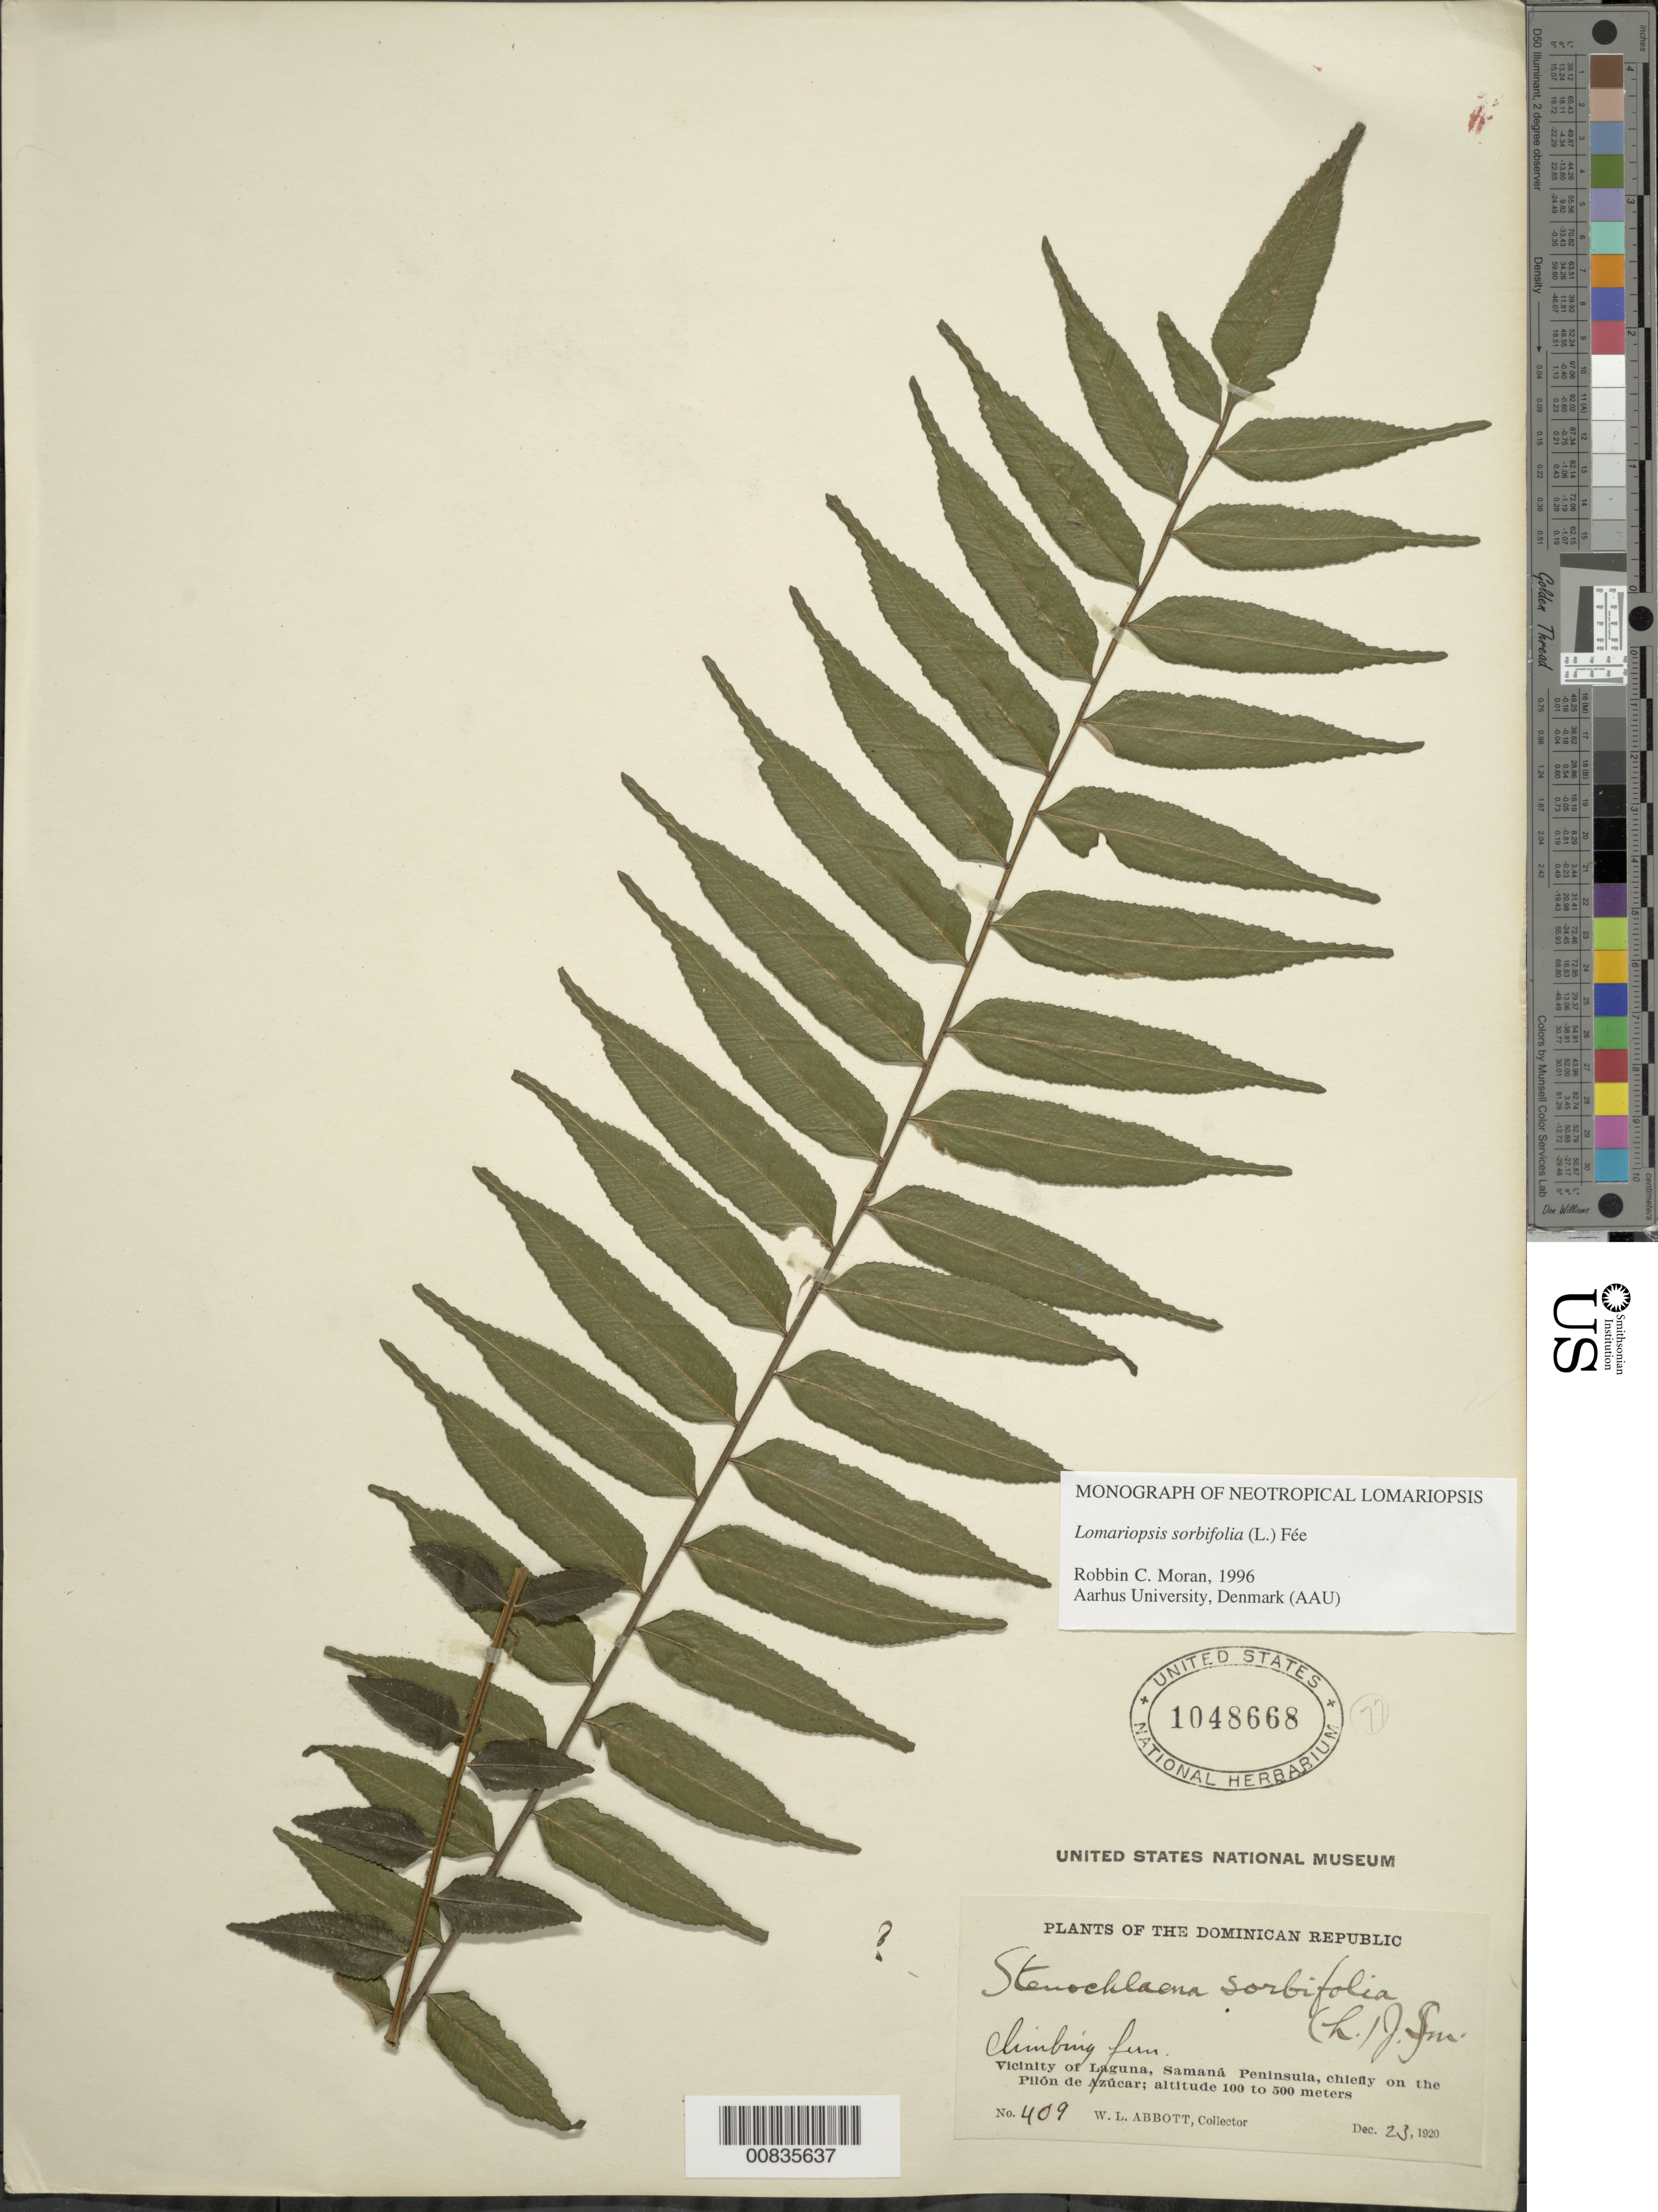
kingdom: Plantae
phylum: Tracheophyta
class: Polypodiopsida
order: Polypodiales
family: Lomariopsidaceae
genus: Lomariopsis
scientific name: Lomariopsis sorbifolia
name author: (L.) Fée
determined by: Moran, R. C.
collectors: W. L. Abbott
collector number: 409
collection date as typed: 23 Dec 1920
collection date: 1920-12-23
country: Dominican Republic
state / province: Samana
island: Hispaniola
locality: Laguna vicinity, Samaná Peninsula, chiefly on the Pilón de Azúcar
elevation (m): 100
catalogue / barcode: US 1048668